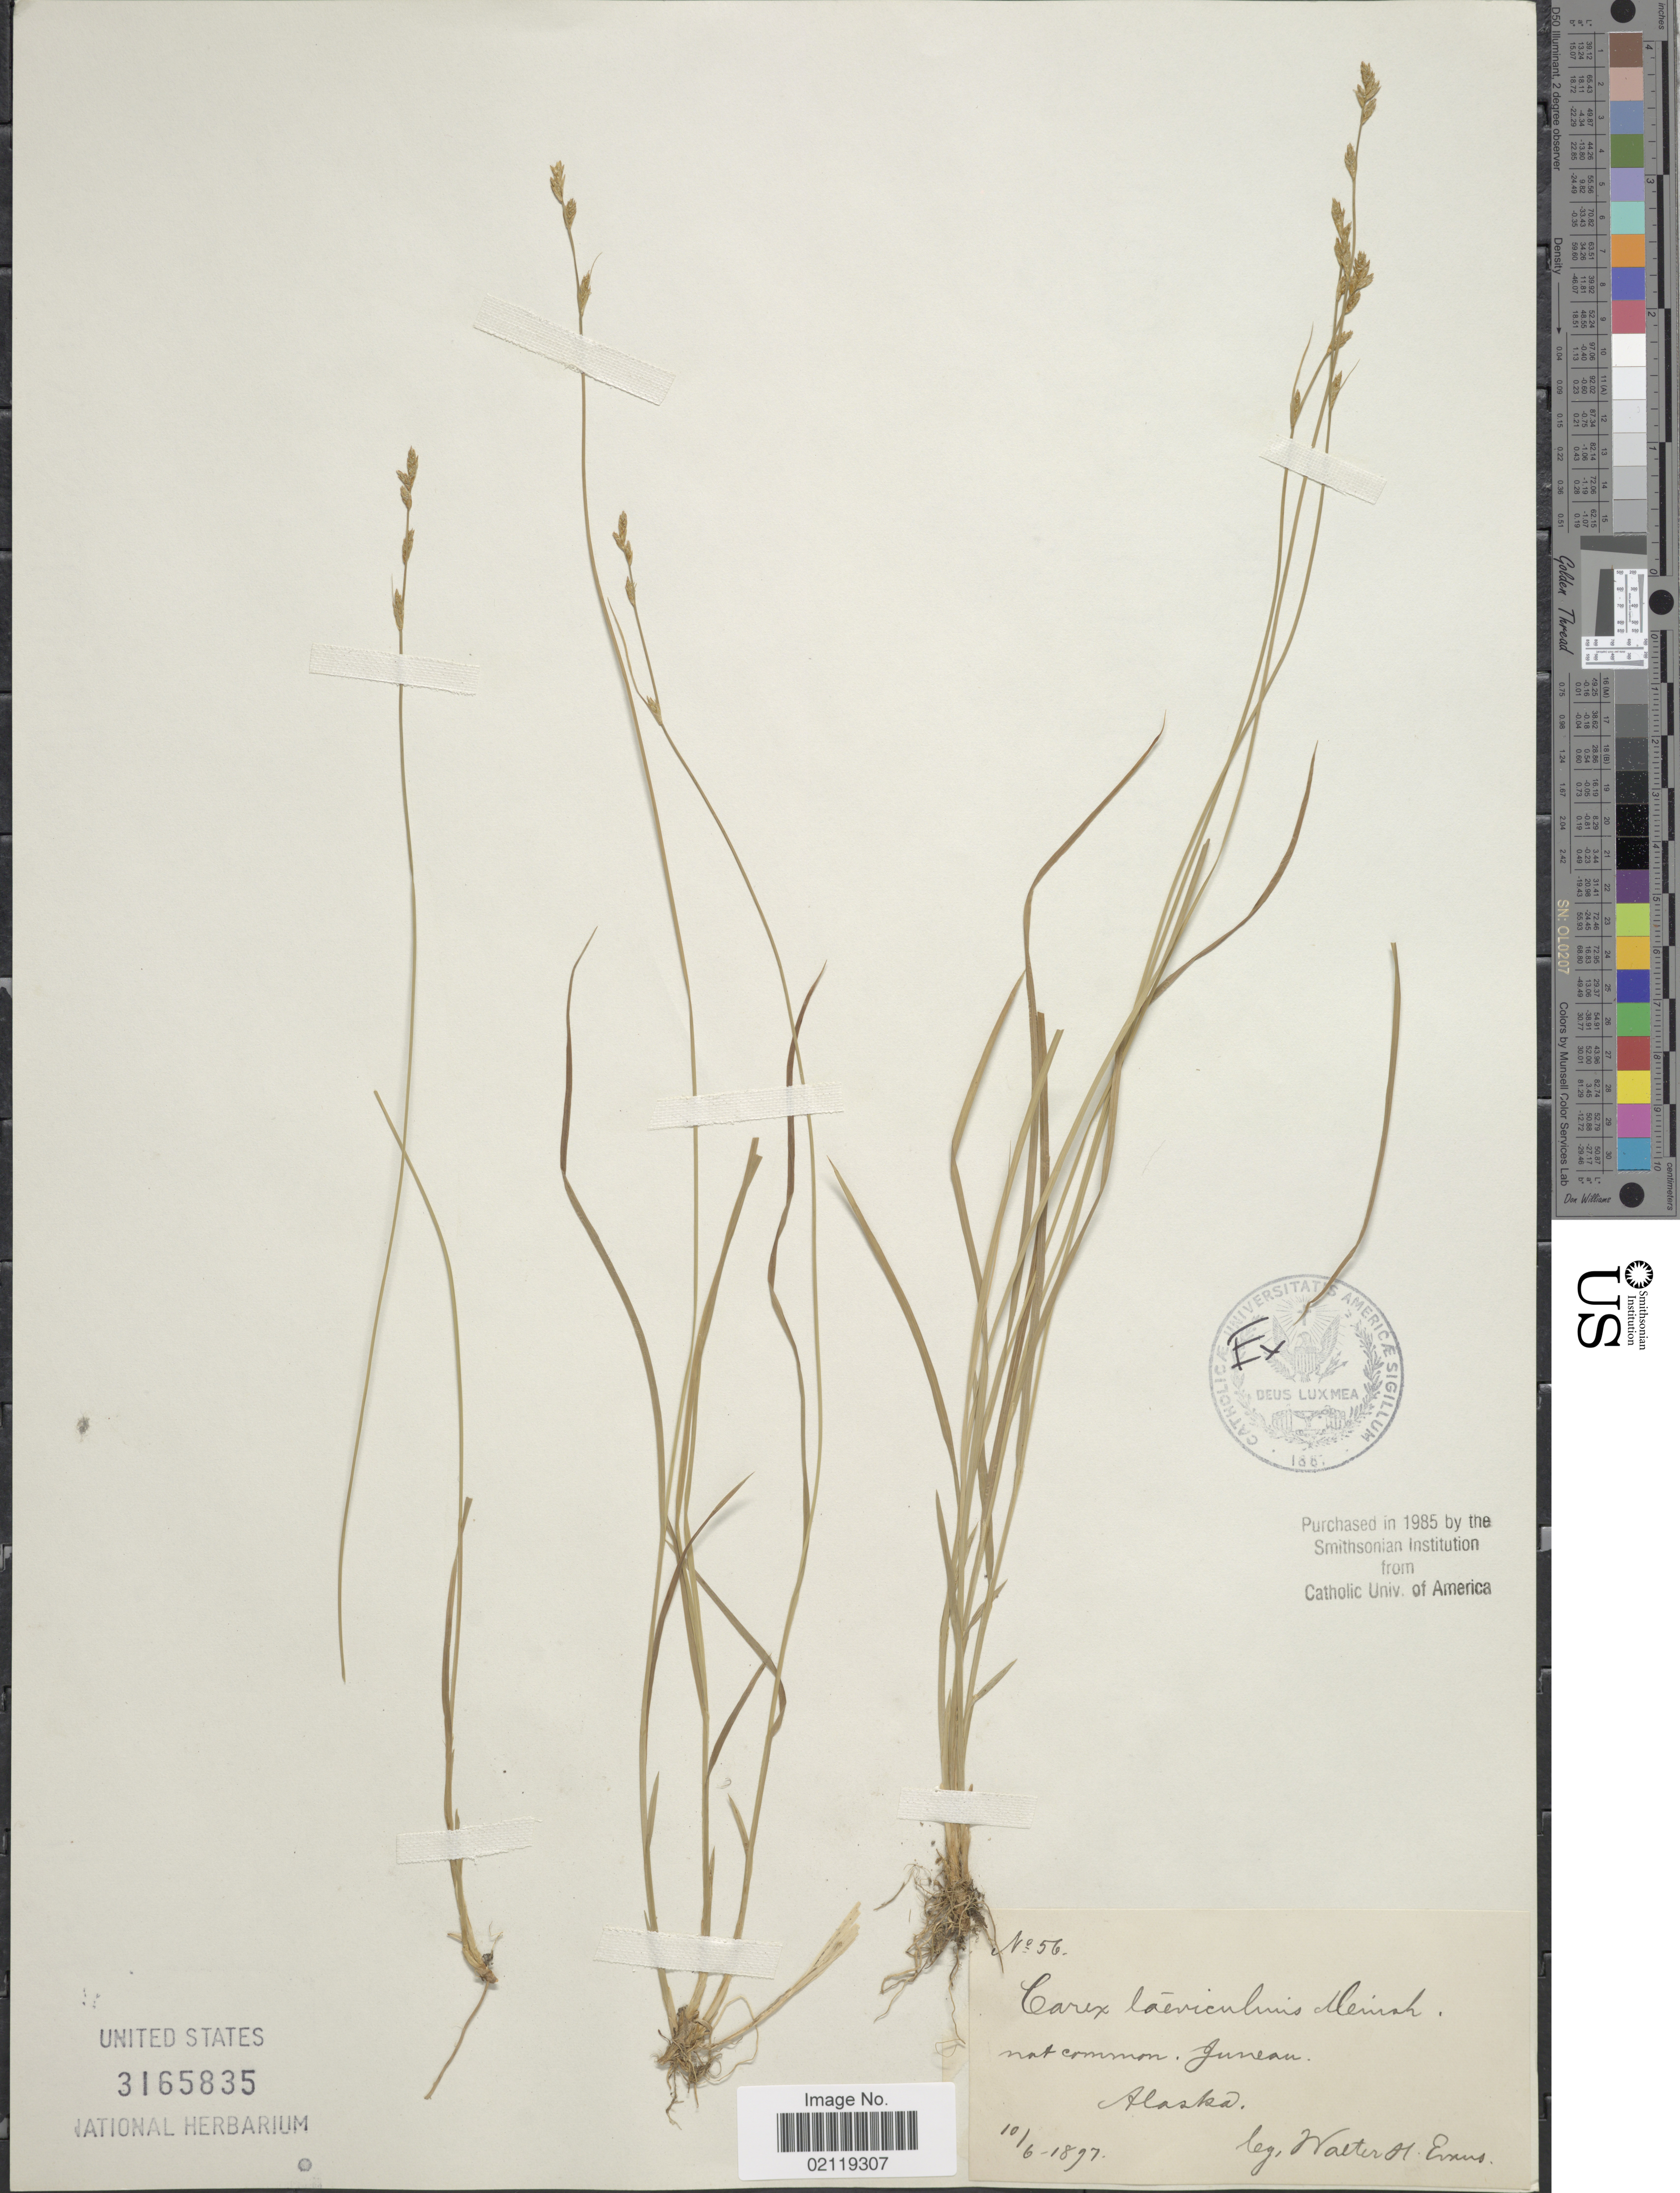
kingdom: Plantae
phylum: Tracheophyta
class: Liliopsida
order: Poales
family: Cyperaceae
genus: Carex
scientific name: Carex laeviculmis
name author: Meinsh.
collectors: W. H. Evans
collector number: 56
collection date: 1897-10-06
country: United States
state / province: Alaska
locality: Juneau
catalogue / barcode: US 3165835